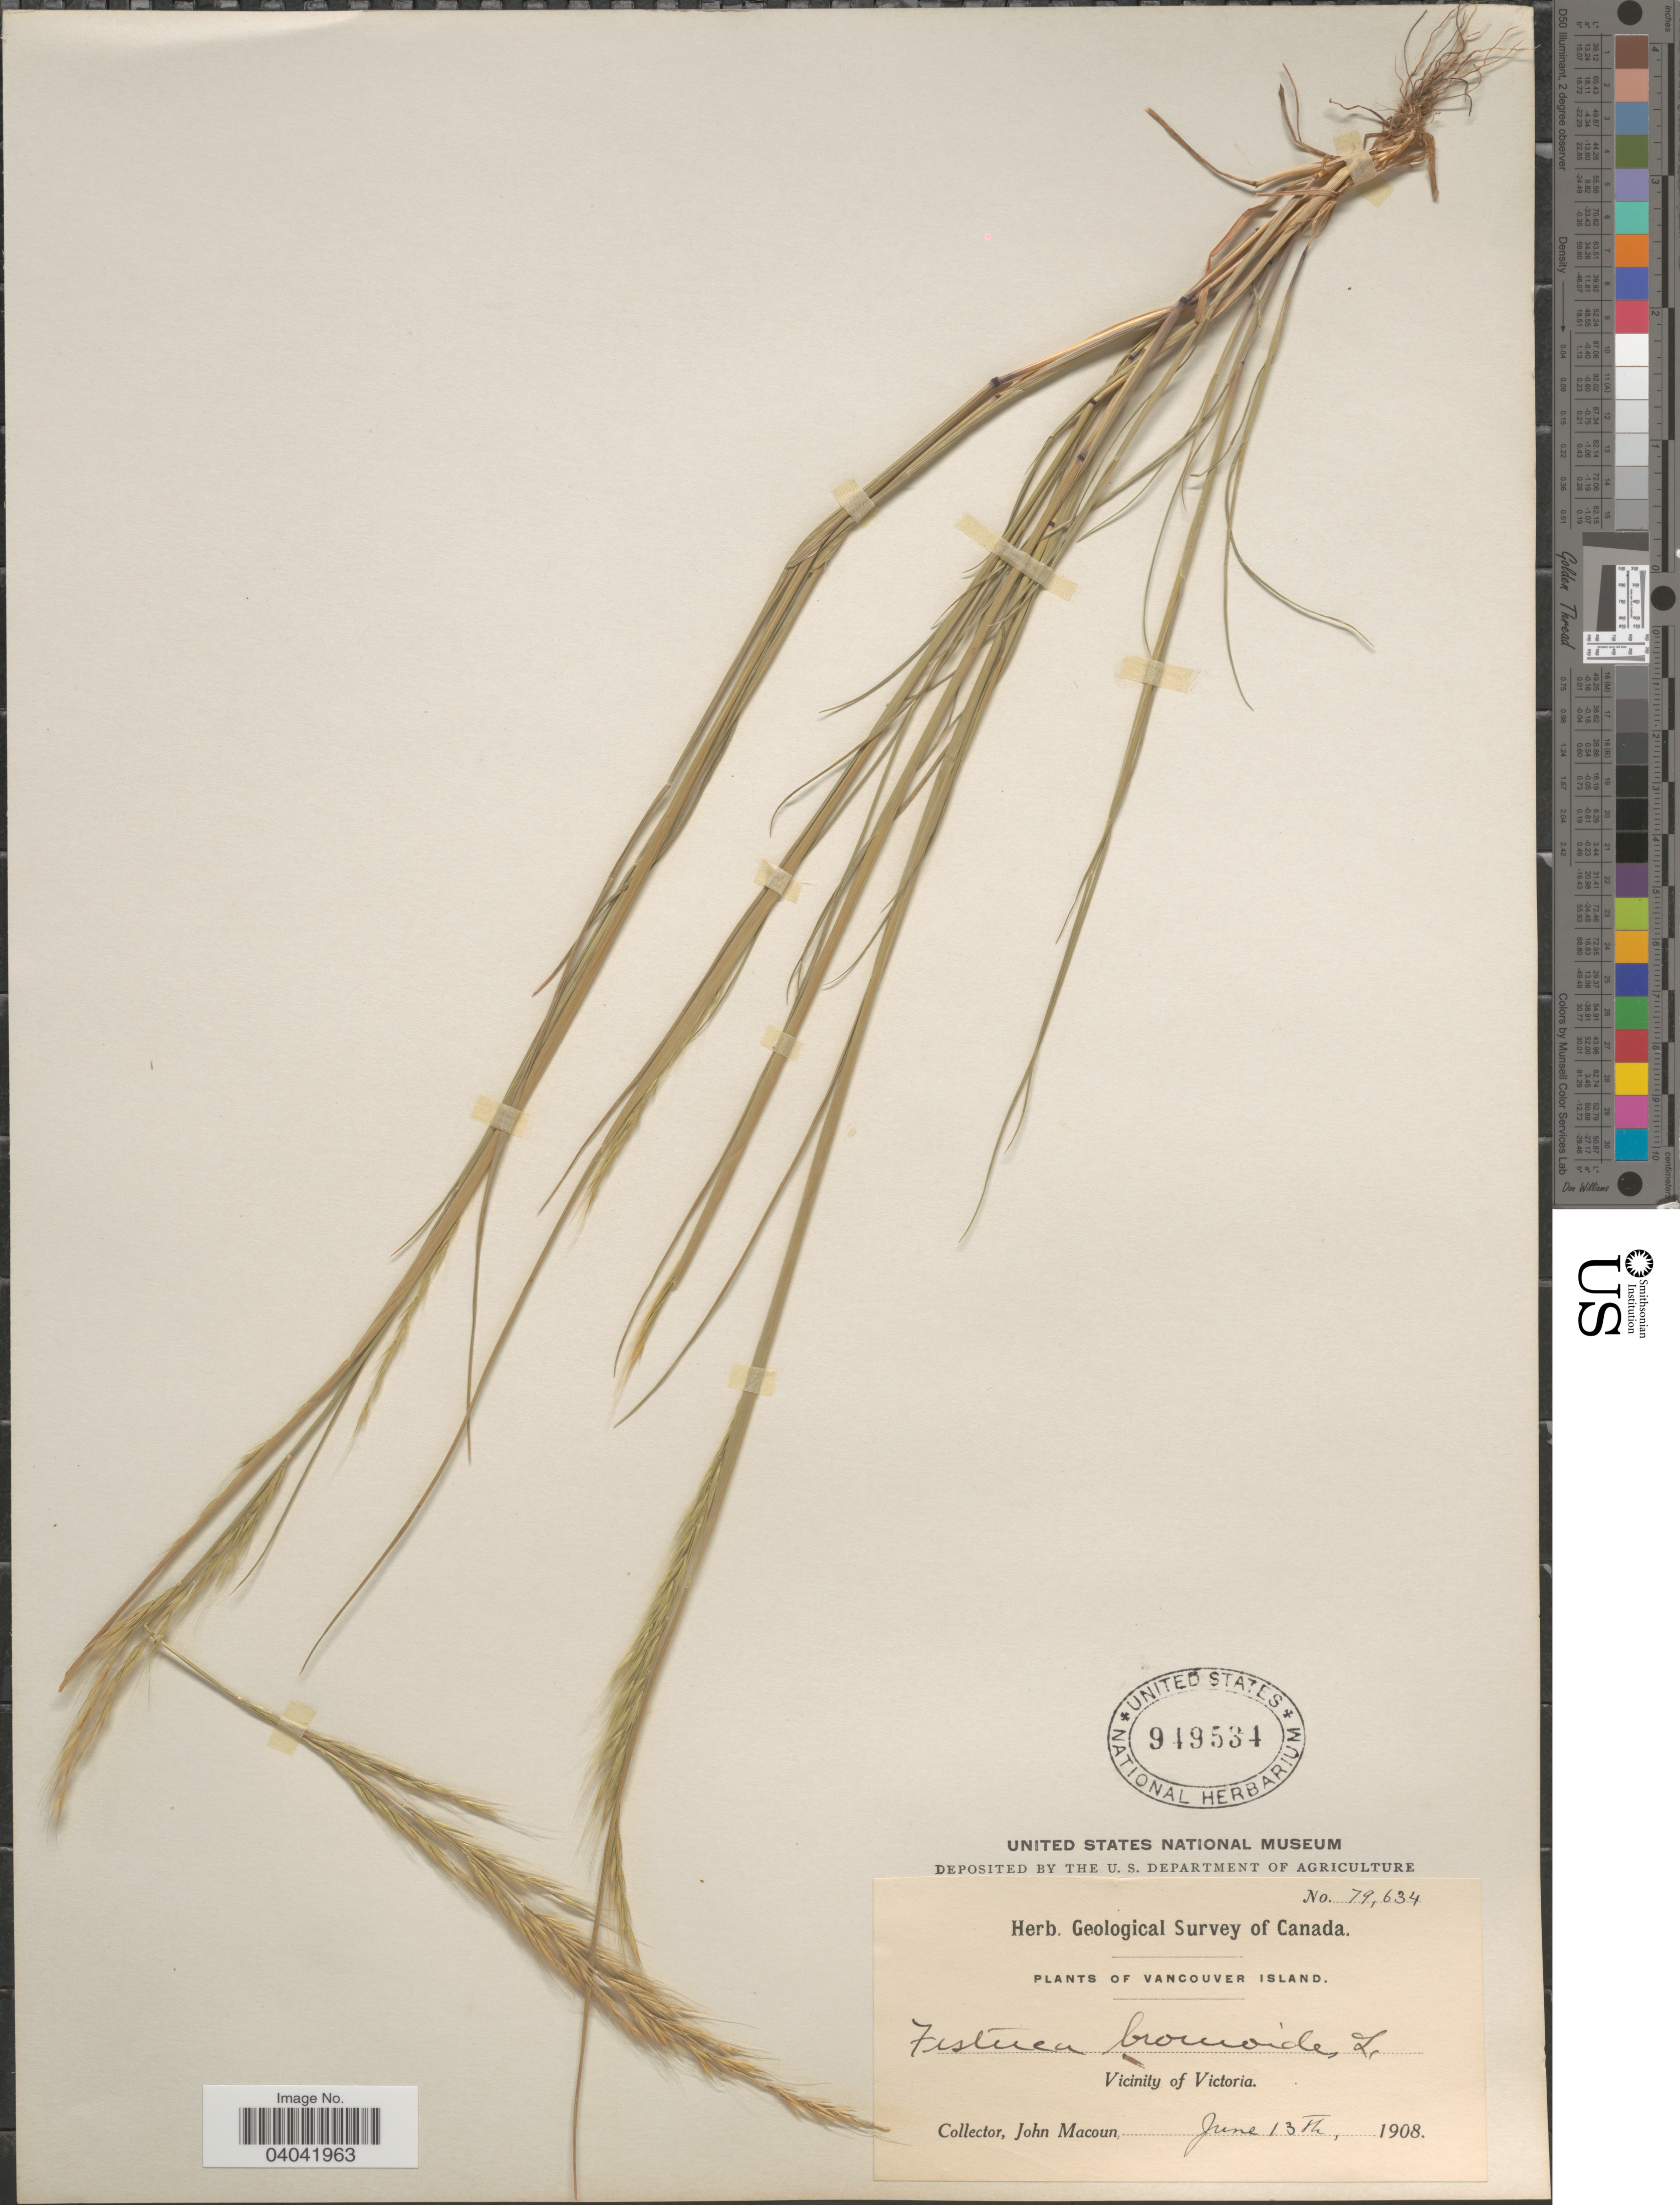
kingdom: Plantae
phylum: Tracheophyta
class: Liliopsida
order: Poales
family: Poaceae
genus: Festuca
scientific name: Festuca bromoides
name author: L.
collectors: J. Macoun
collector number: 79634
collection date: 1908-06-13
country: Canada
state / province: British Columbia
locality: Vancouver Island. Vicinity of Victoria.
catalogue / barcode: US 949534